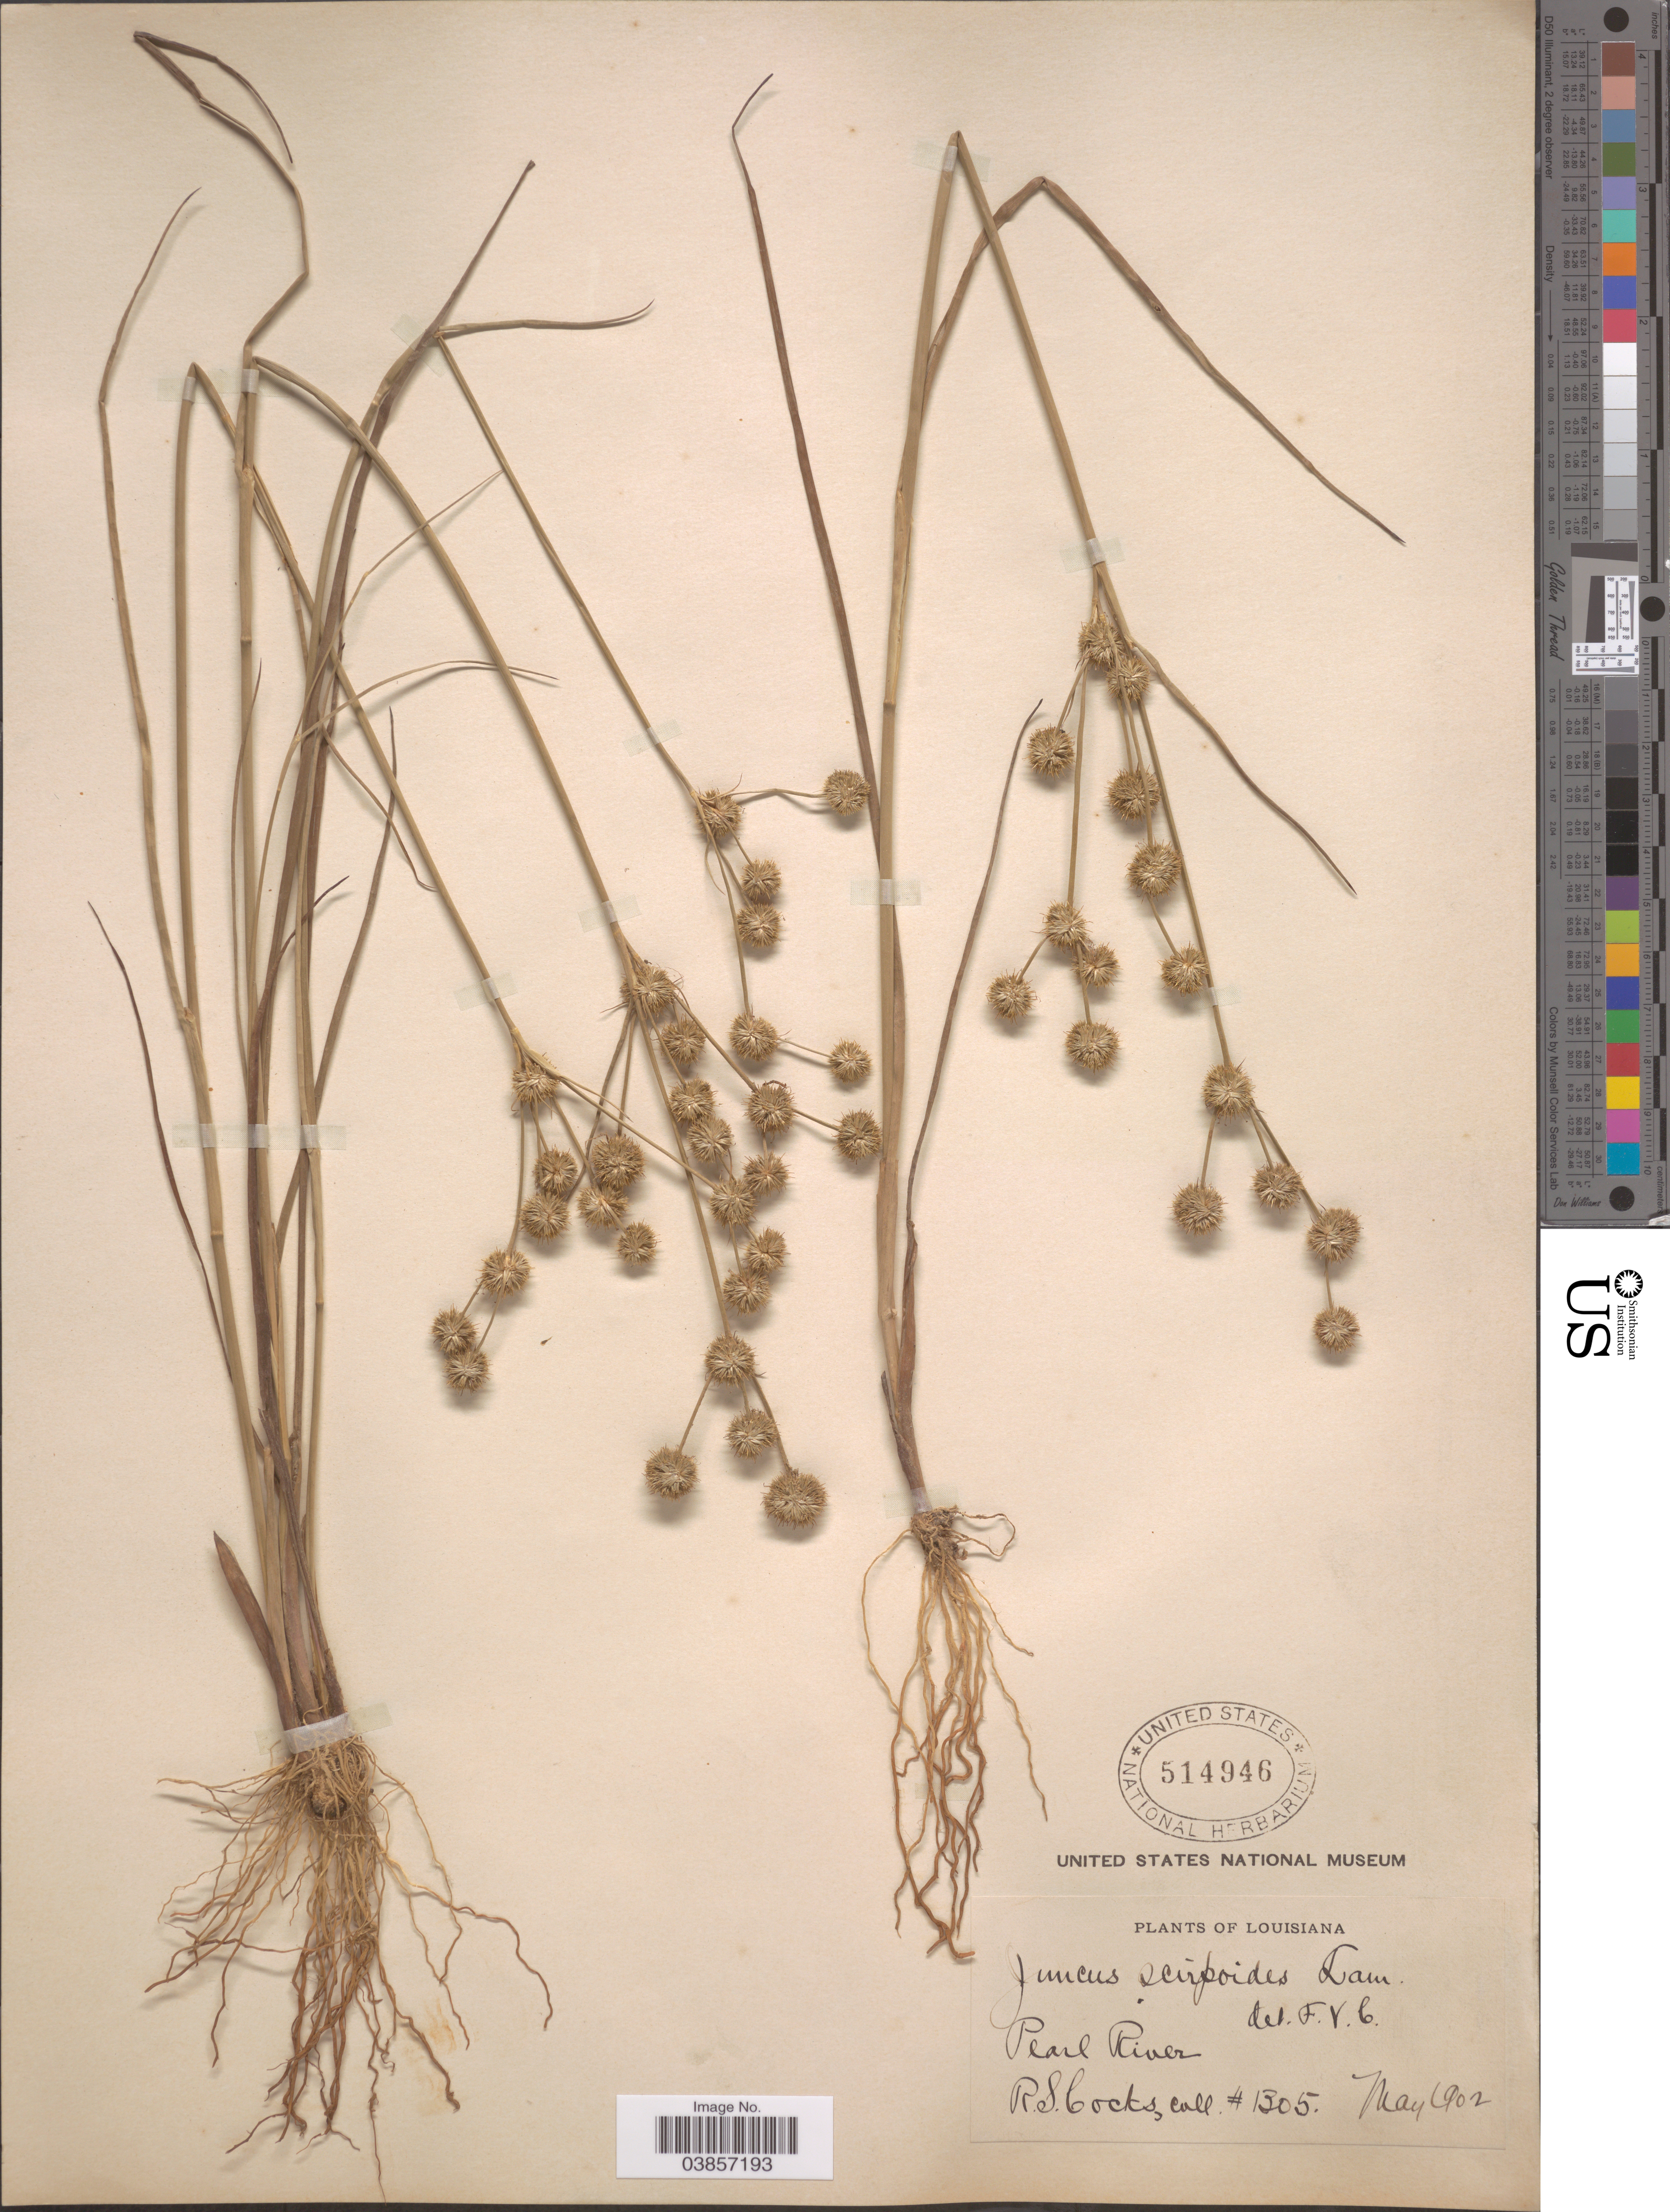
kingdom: Plantae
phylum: Tracheophyta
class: Liliopsida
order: Poales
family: Juncaceae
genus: Juncus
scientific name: Juncus scirpoides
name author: Lam.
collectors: R. Cocks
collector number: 1305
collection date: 1902-05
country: United States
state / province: Louisiana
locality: Pearl River.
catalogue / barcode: US 514946